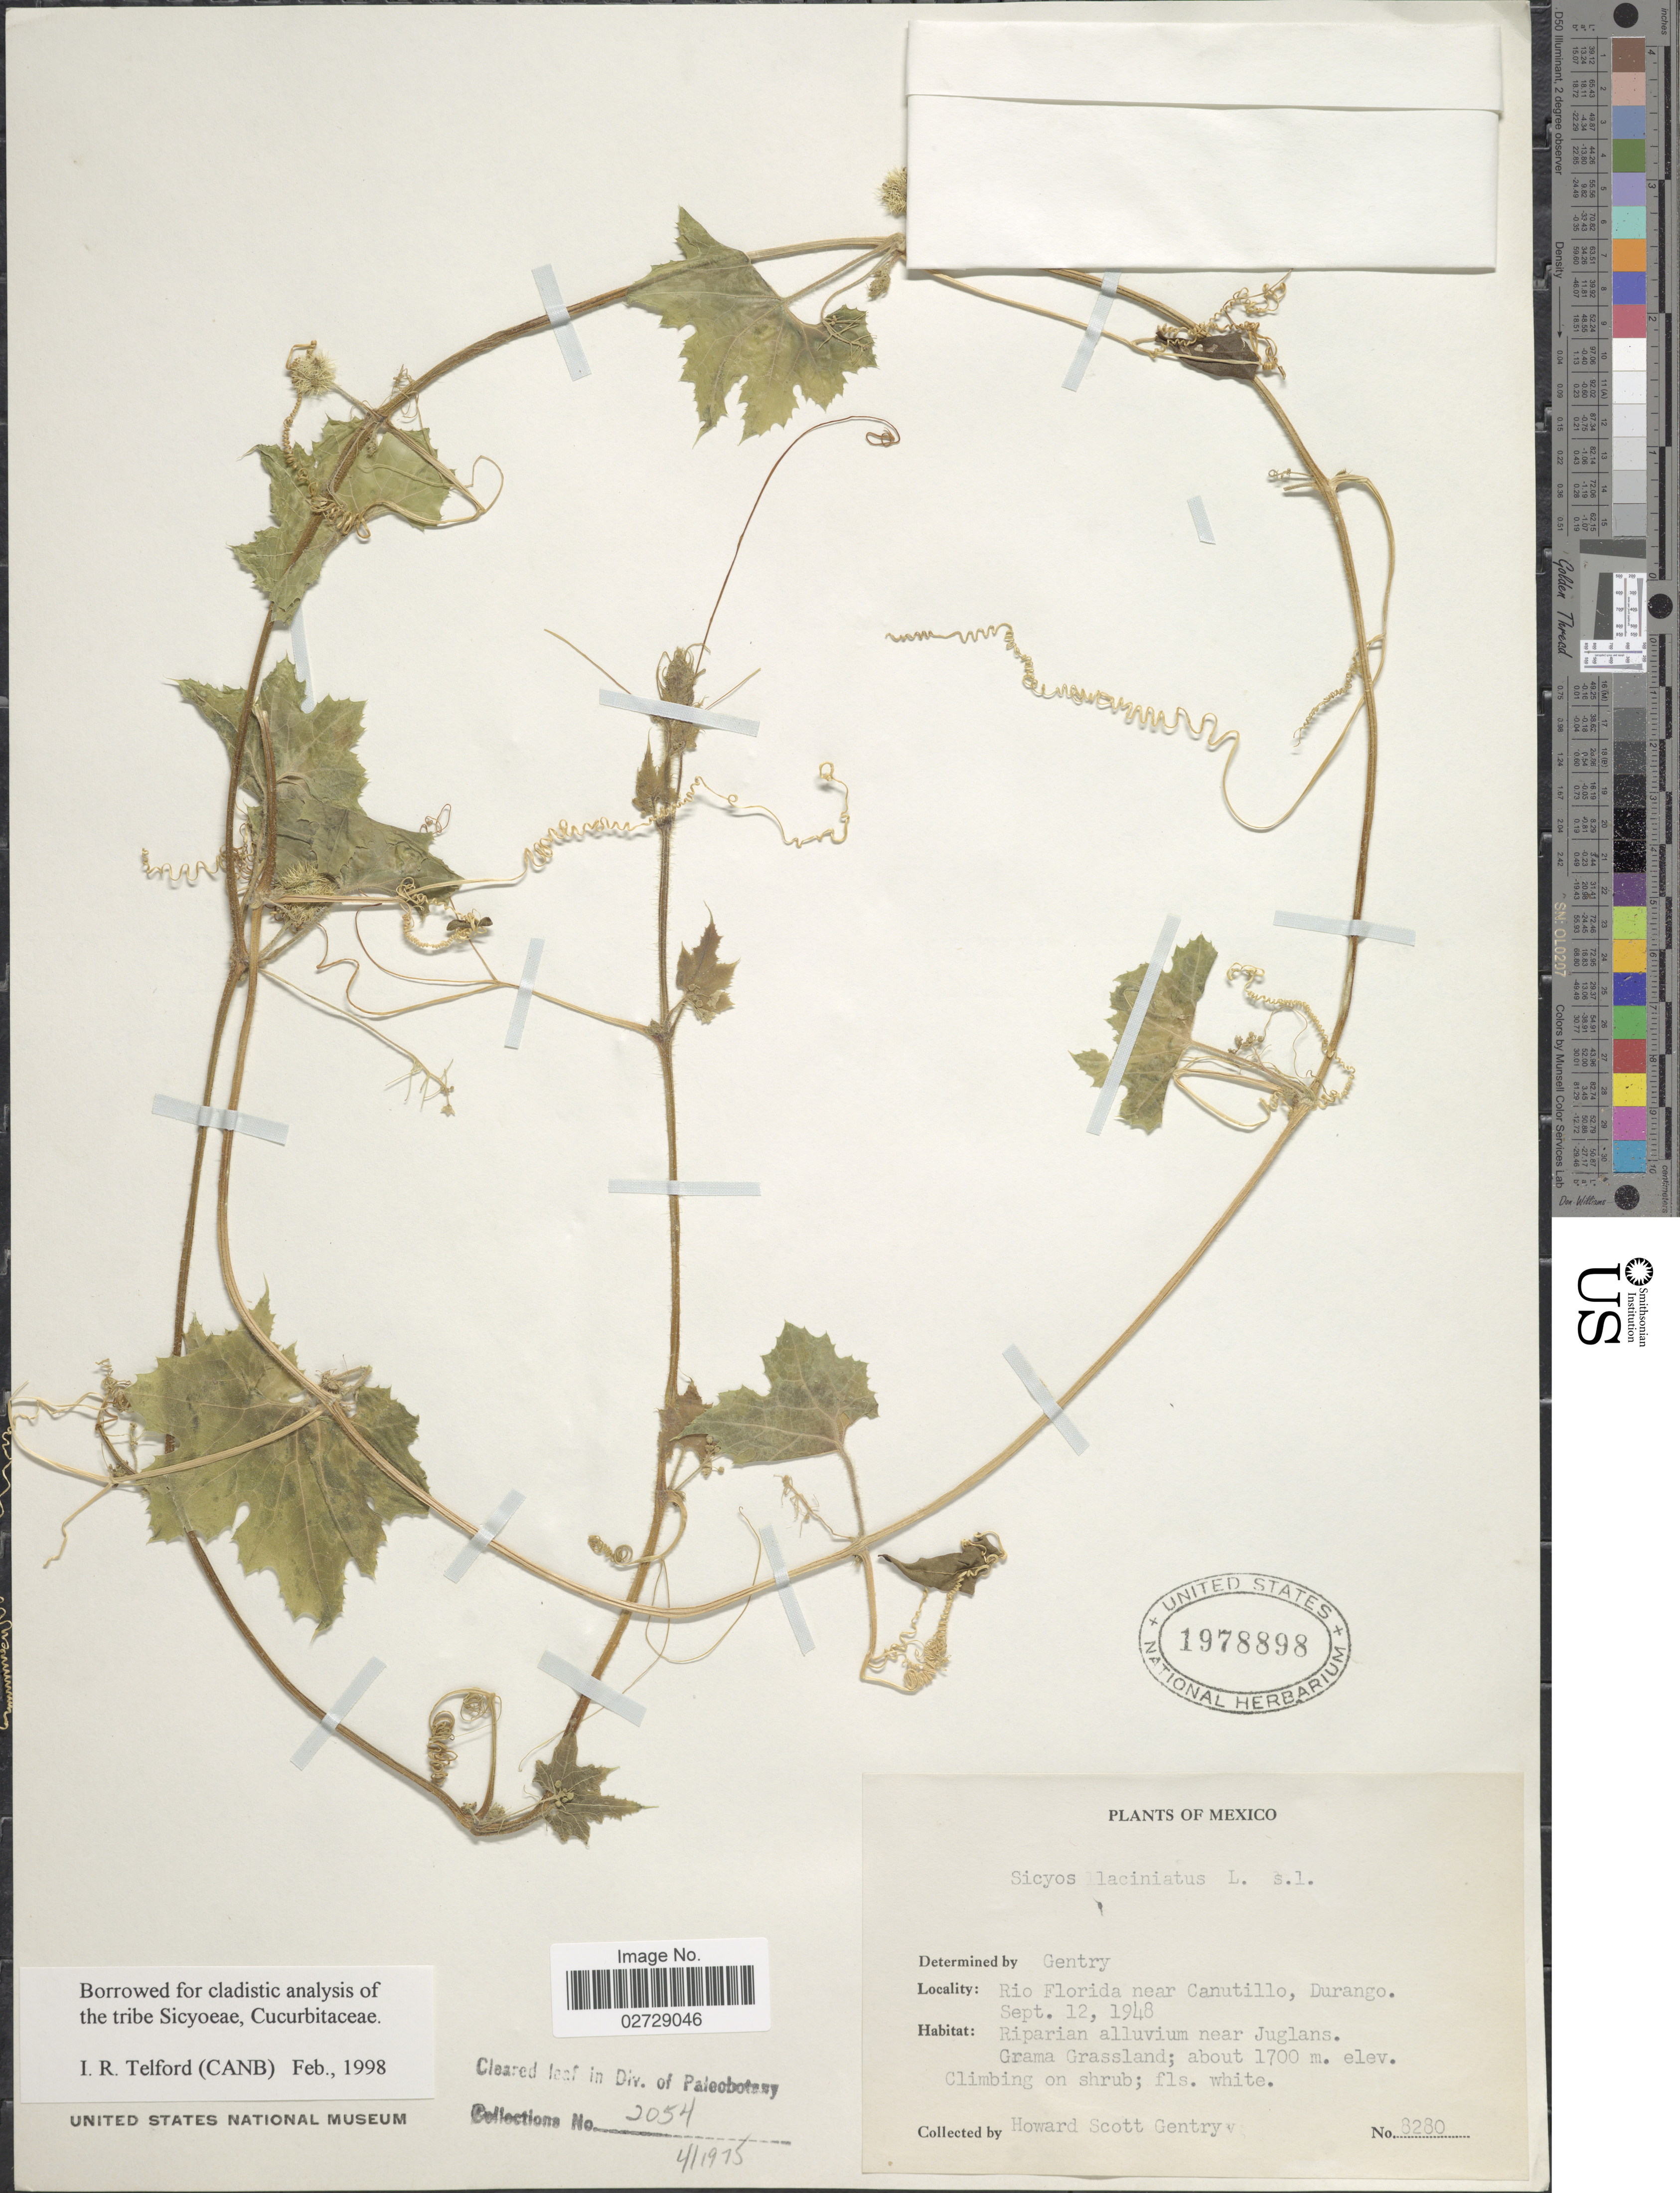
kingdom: Plantae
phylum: Tracheophyta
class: Magnoliopsida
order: Cucurbitales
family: Cucurbitaceae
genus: Sicyos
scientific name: Sicyos laciniatus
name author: L.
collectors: H. S. Gentry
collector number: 8280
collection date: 1948-09-12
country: Mexico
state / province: Durango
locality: Rio Florida near Canutillo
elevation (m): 1700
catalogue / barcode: US 1978898